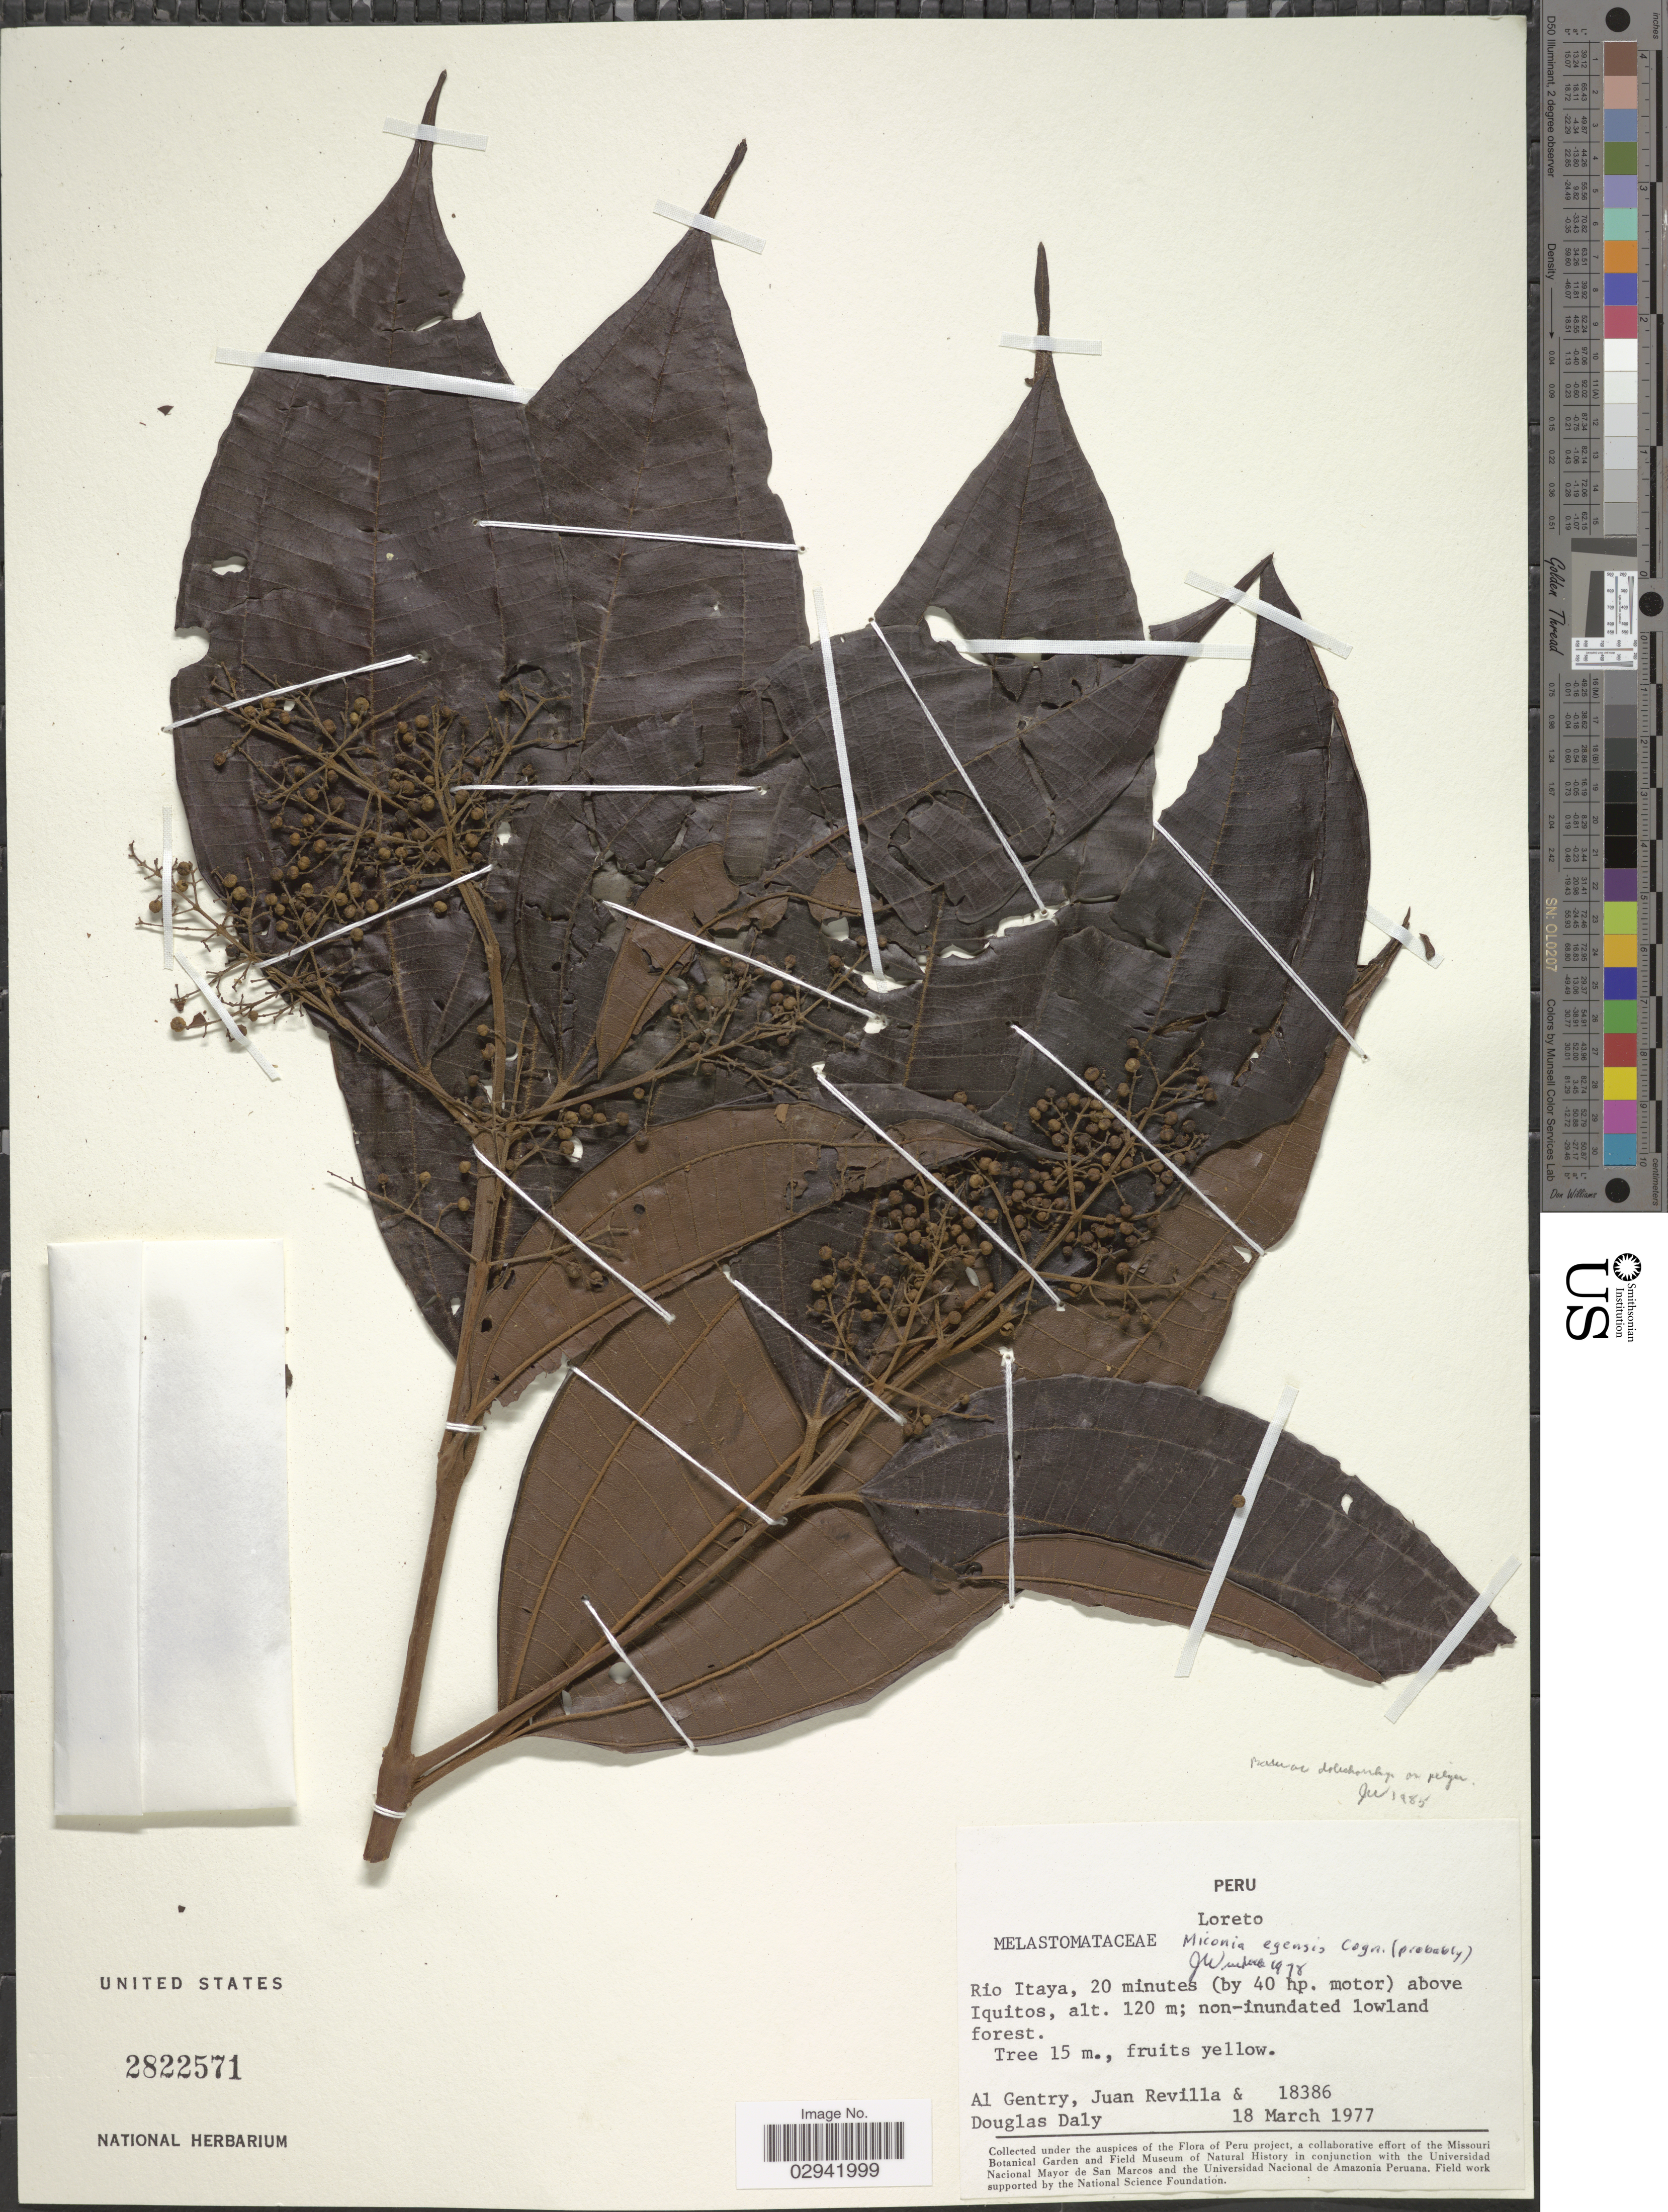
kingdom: Plantae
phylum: Tracheophyta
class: Magnoliopsida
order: Myrtales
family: Melastomataceae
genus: Miconia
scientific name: Miconia pilgeriana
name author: Ule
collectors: A. H. Gentry, J. Revilla & D. C. Daly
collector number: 18386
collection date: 1977-03-18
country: Peru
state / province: Loreto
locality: Rio Itaya, 20 minutes (by 40 hp. motor) above Iquitos.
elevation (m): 120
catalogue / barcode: US 2822571